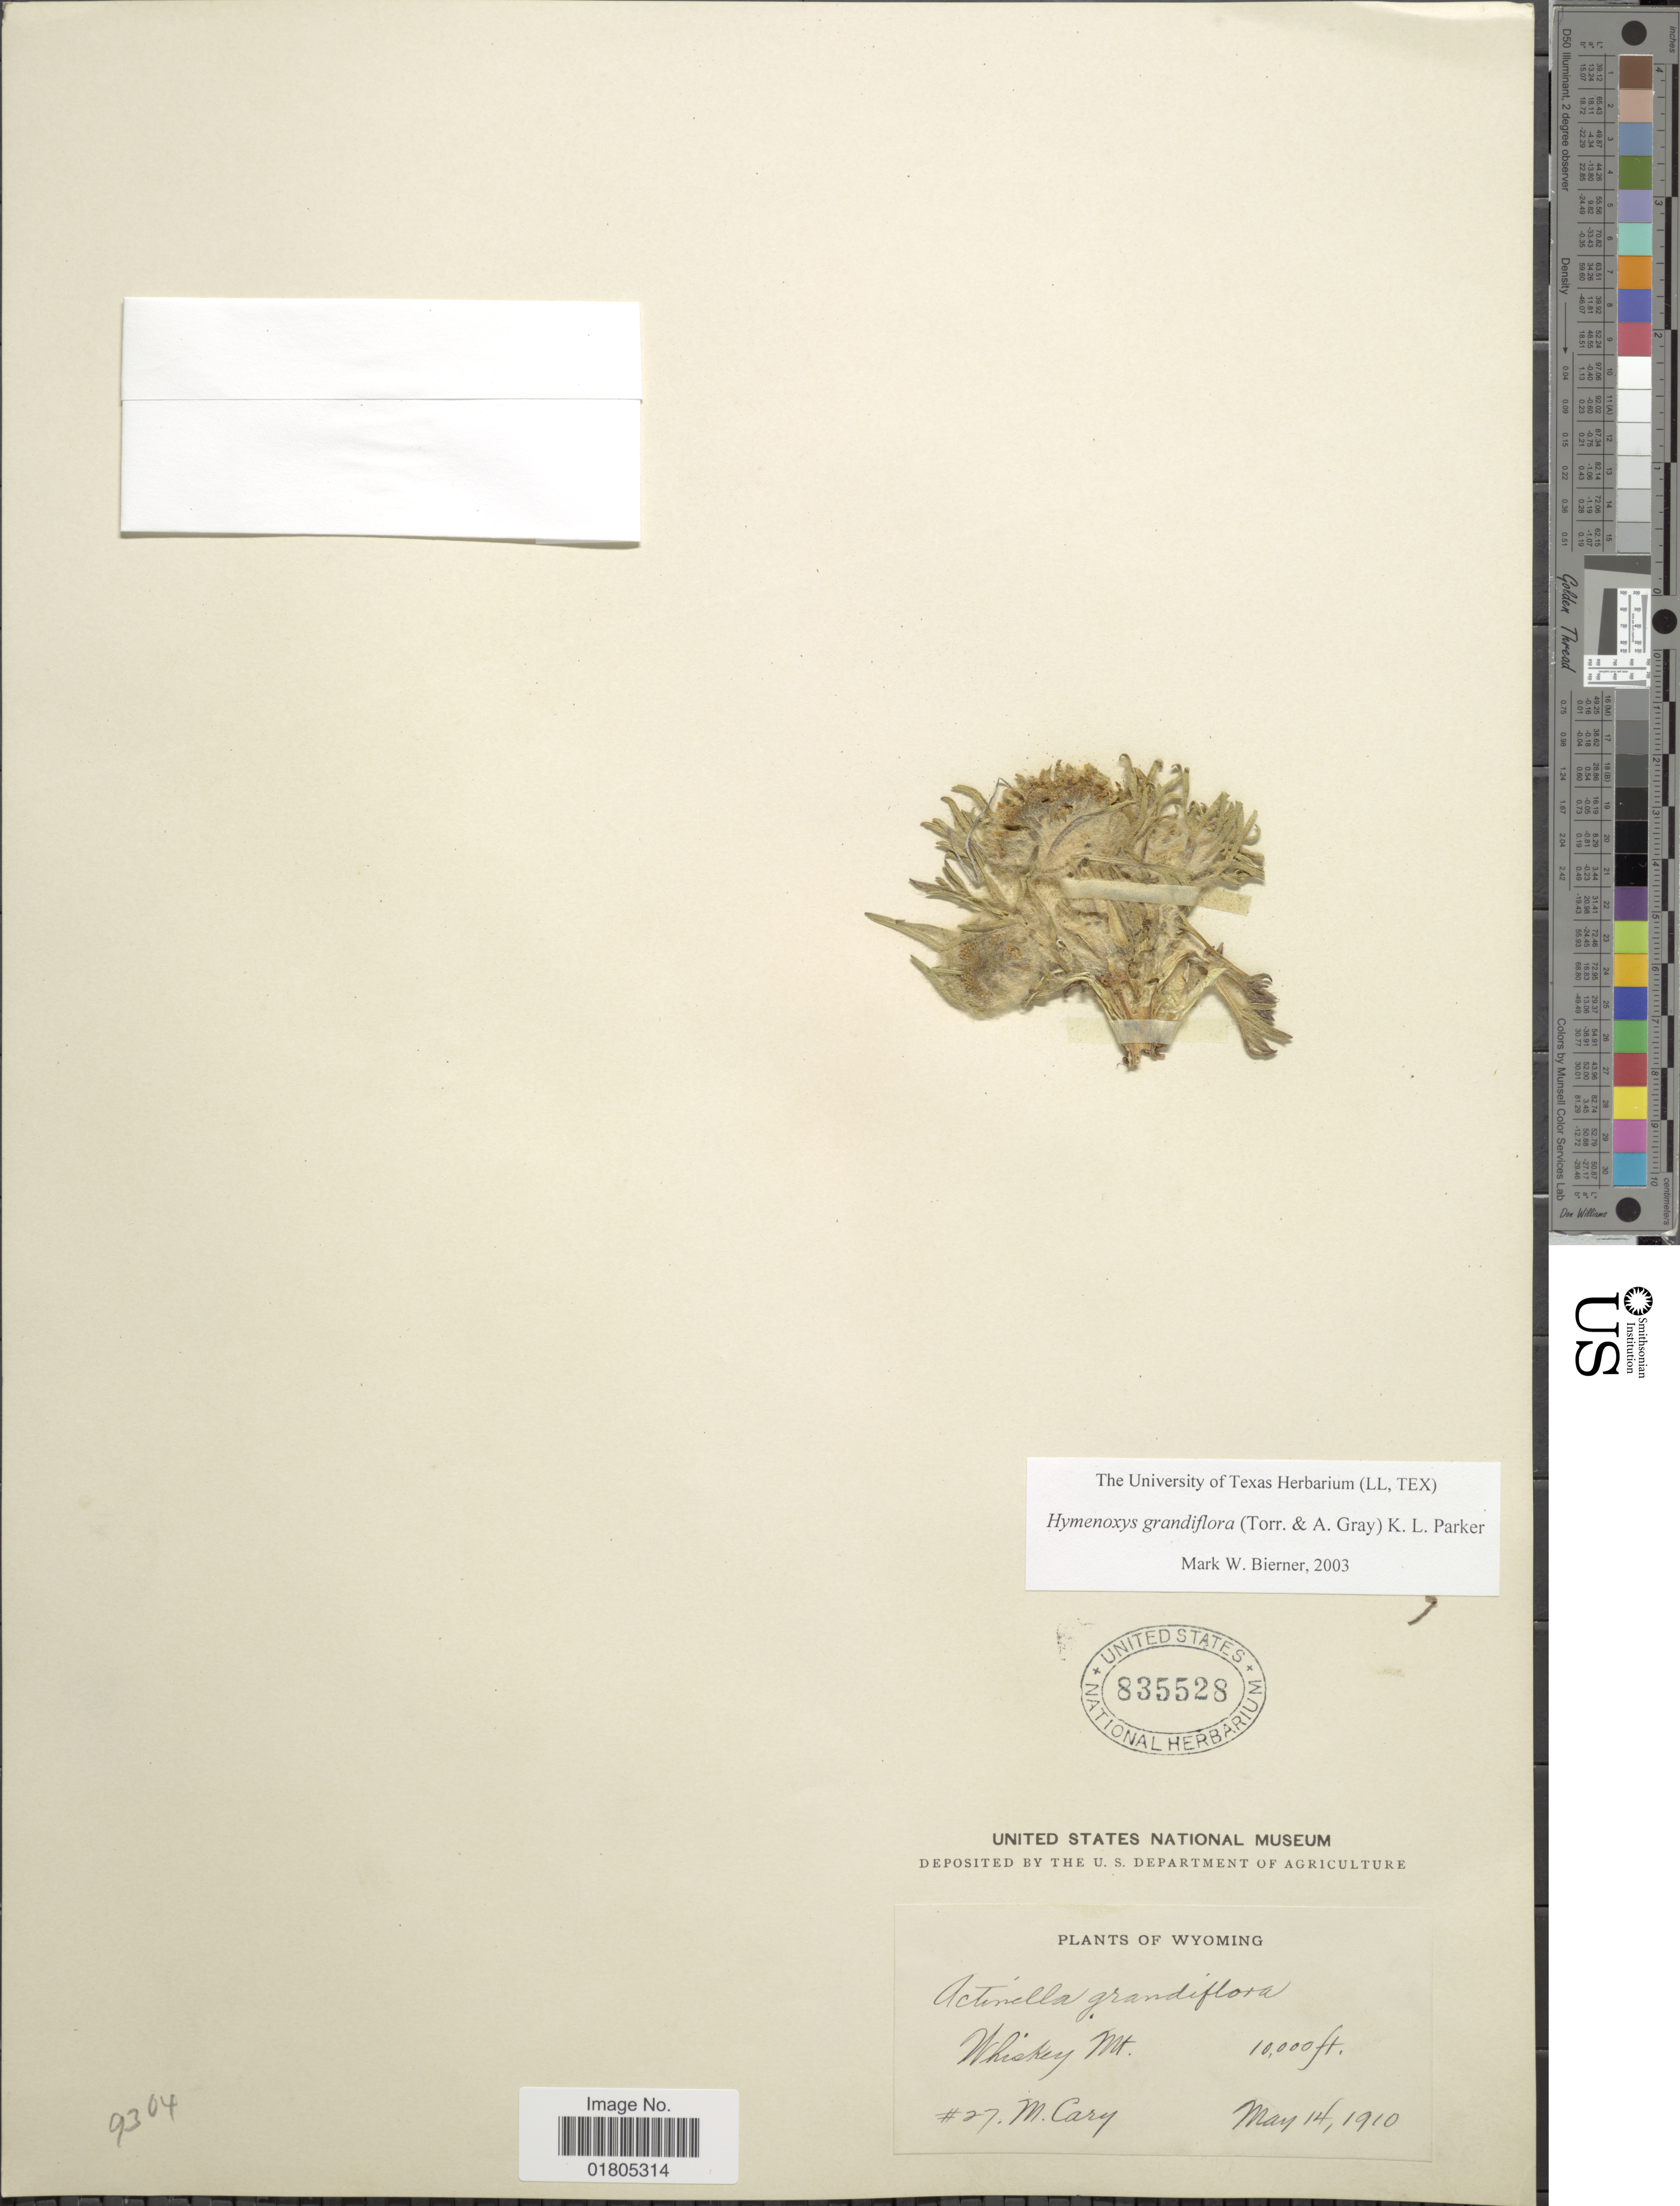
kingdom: Plantae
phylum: Tracheophyta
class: Magnoliopsida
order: Asterales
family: Asteraceae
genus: Actinea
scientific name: Actinea grandiflora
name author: (Torr. & A. Gray) Kuntze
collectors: M. Cary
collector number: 2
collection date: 1910-05-14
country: United States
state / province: Wyoming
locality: Whiskey Mt.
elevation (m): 3048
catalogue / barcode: US 835528